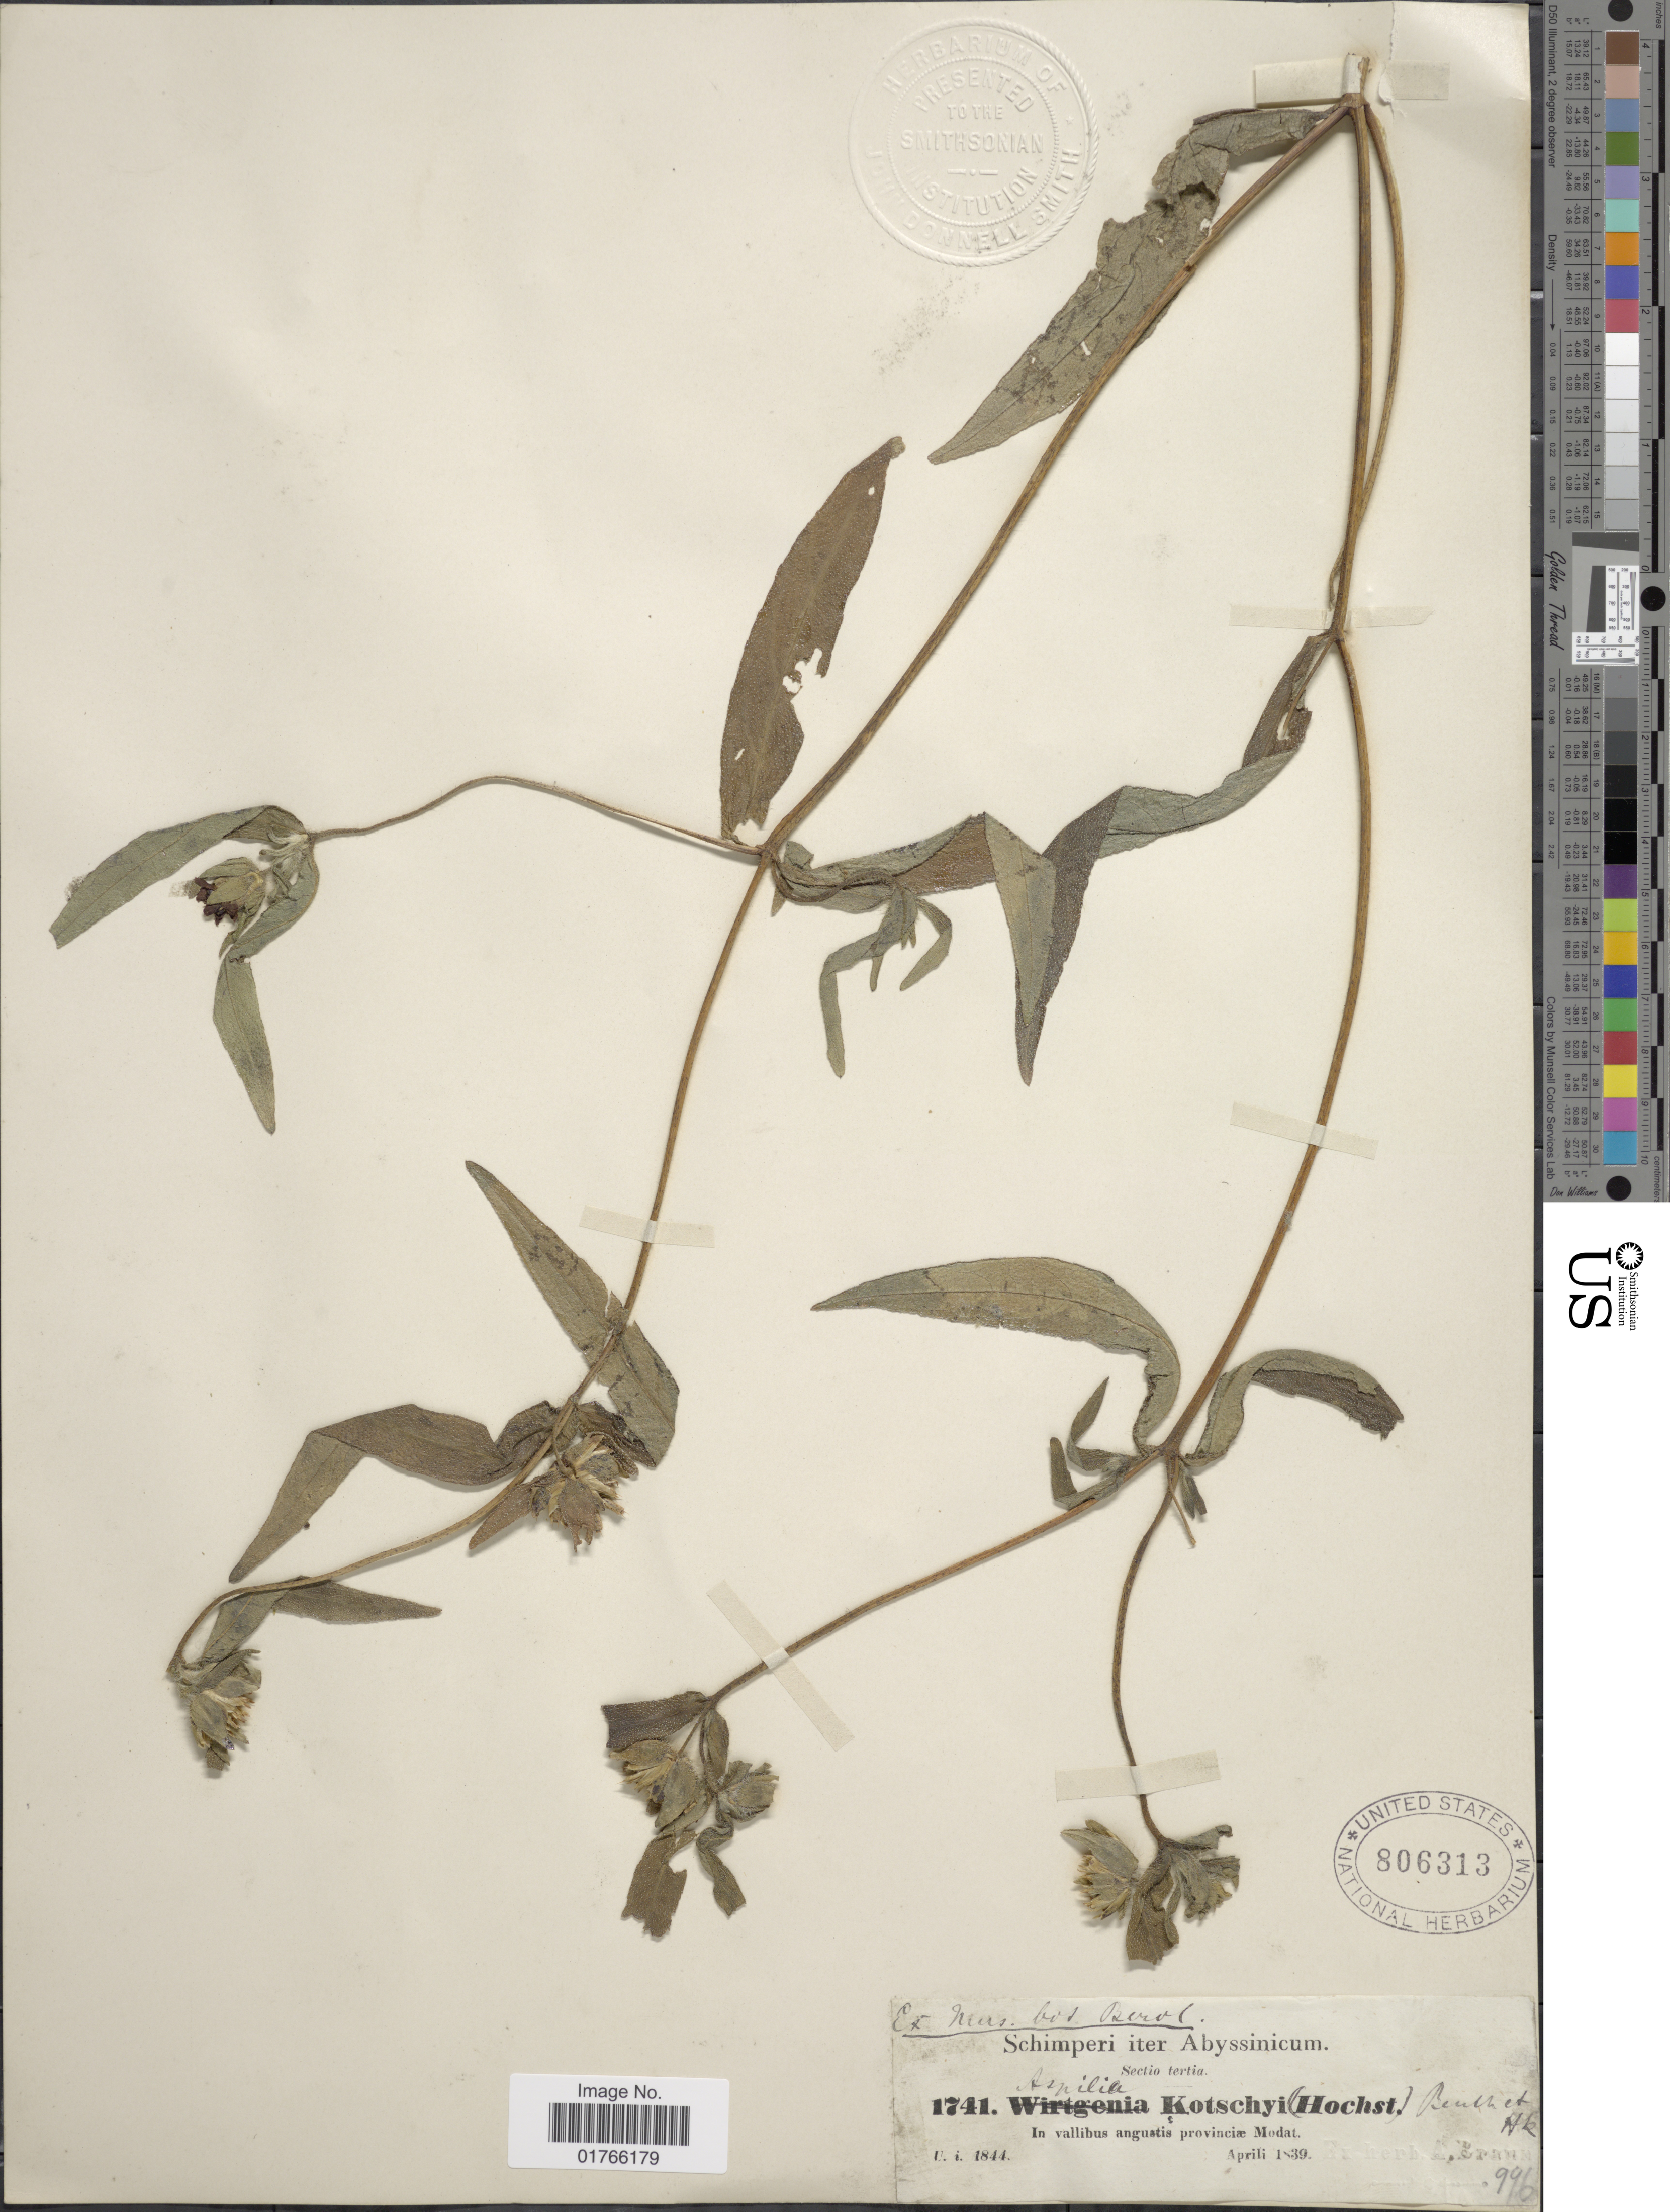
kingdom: Plantae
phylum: Tracheophyta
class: Magnoliopsida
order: Asterales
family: Asteraceae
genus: Aspilia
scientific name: Aspilia kotschyi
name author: (Sch. Bip.) Oliv.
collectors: -. Schimper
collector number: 1741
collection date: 1839-04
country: Eritrea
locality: Abyssinicum, in vallibus angustis provinciae Modat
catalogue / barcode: US 806313